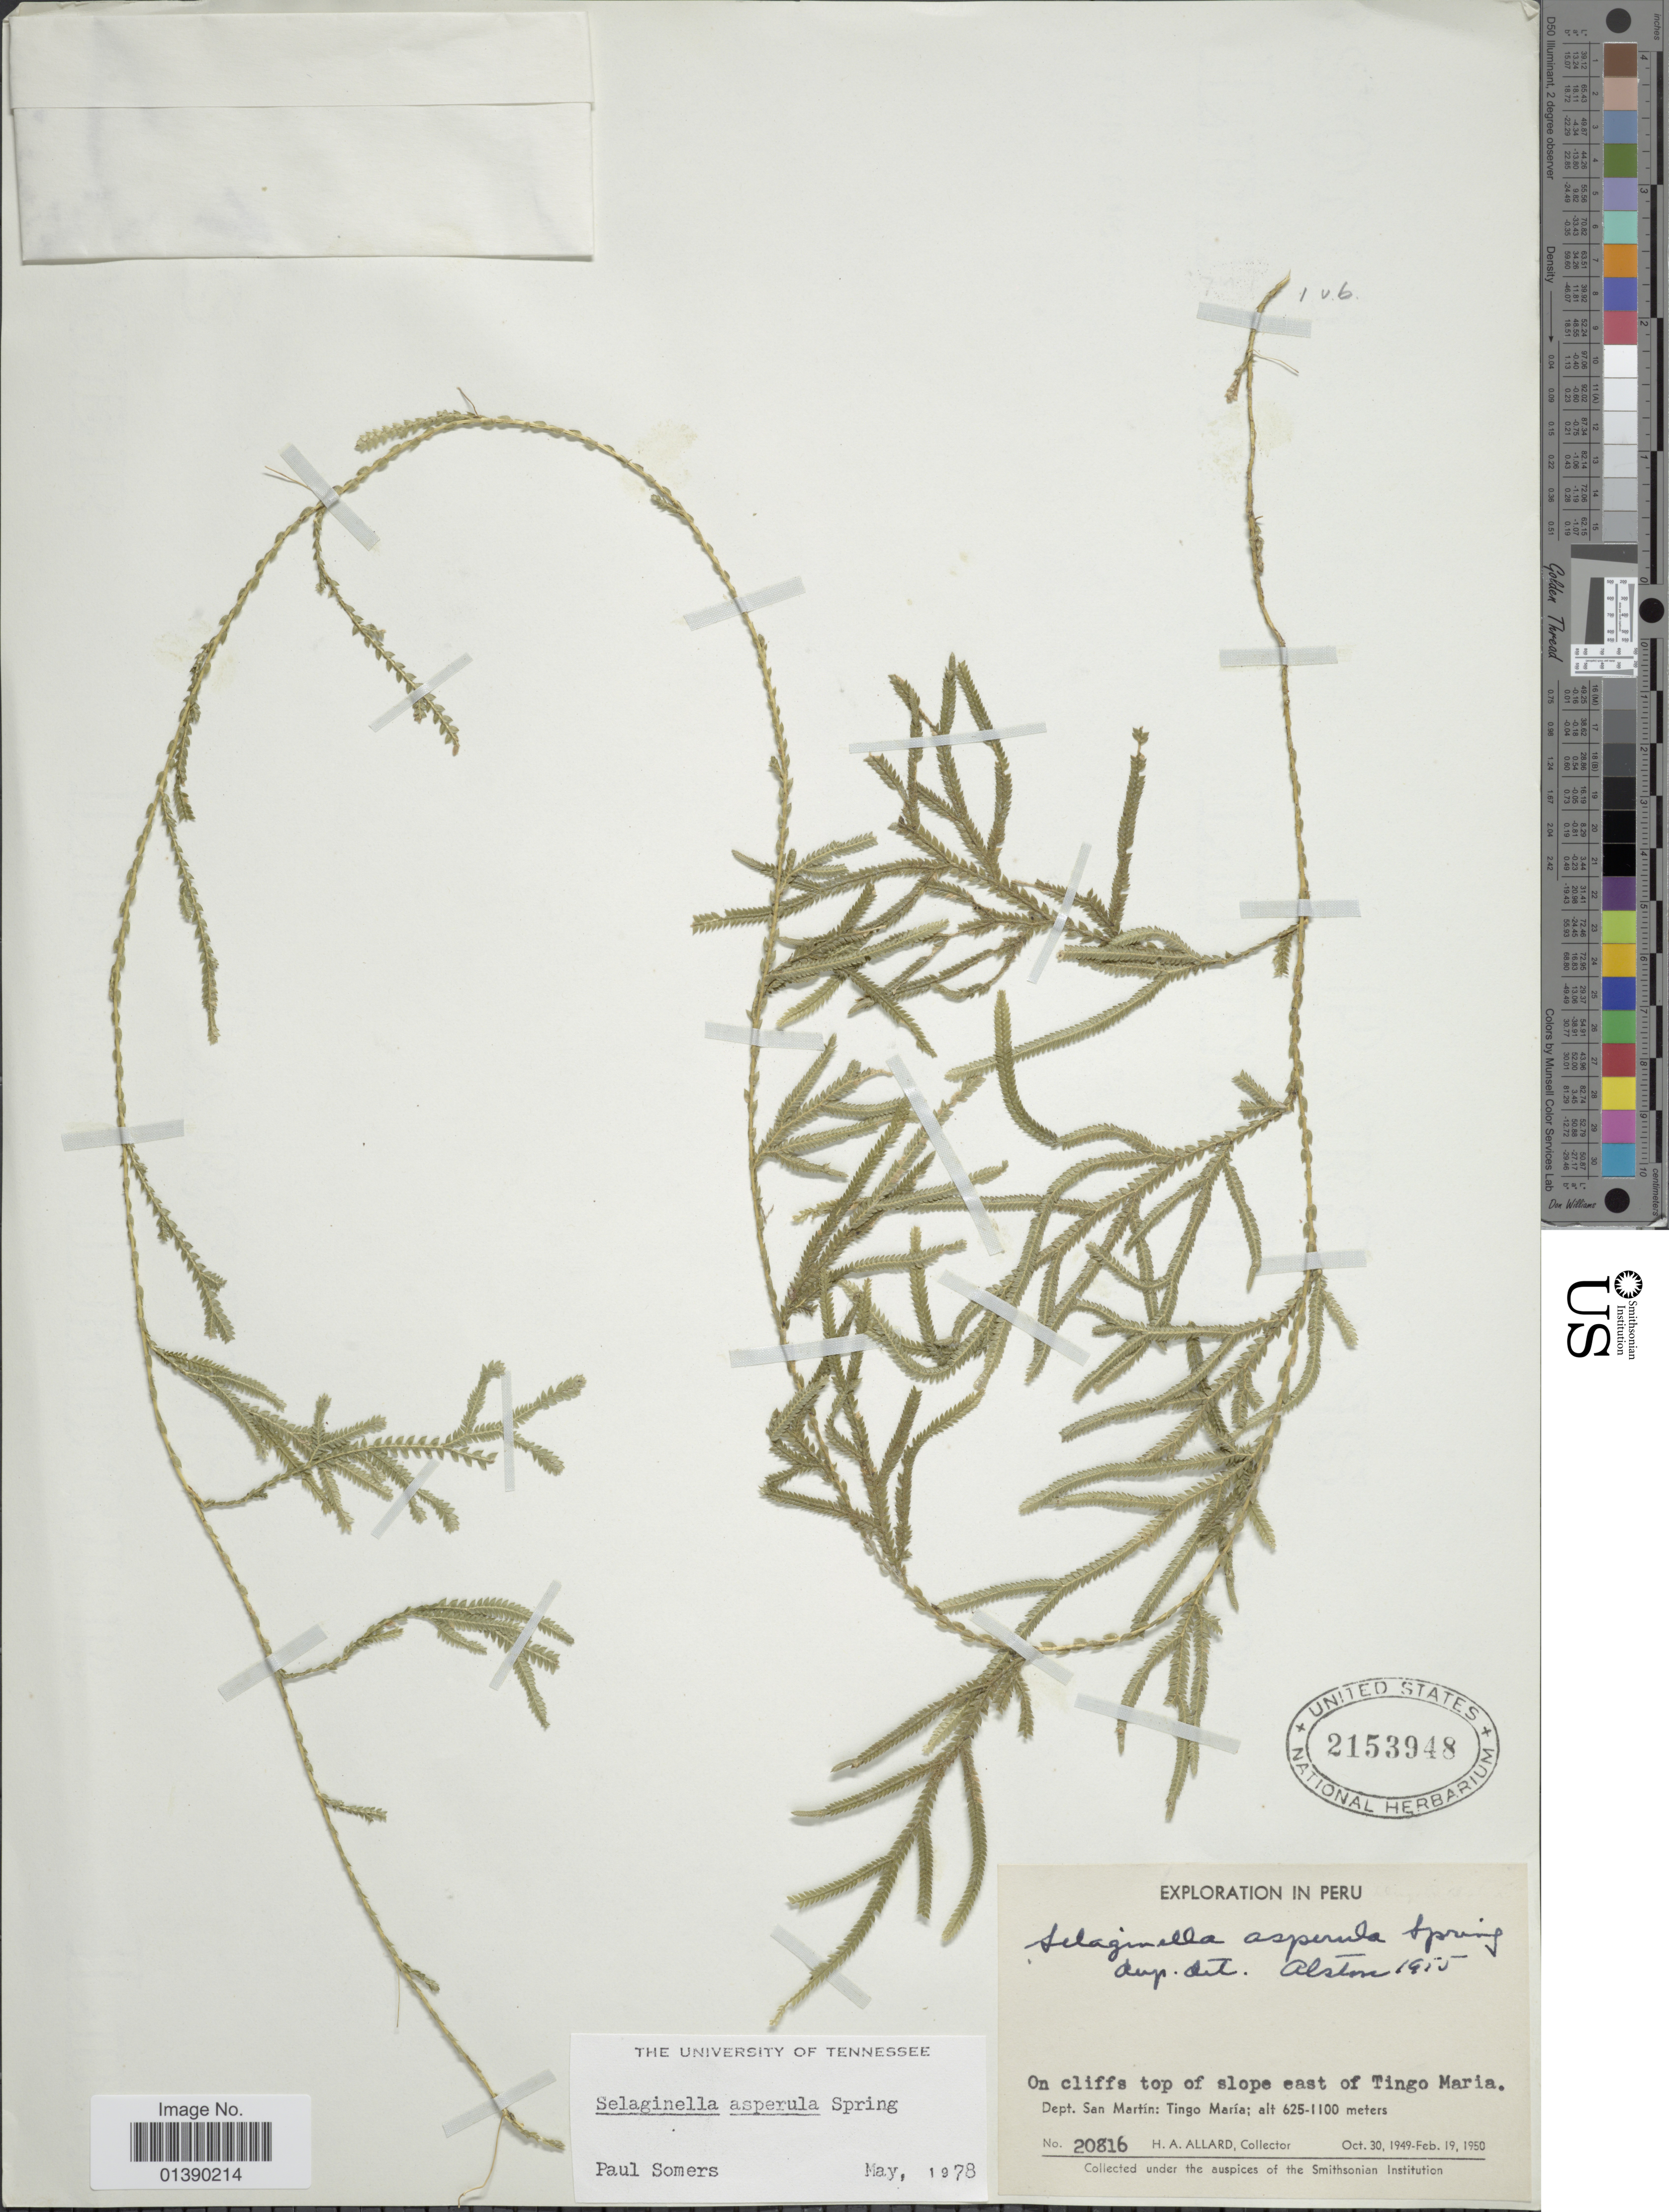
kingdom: Plantae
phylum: Tracheophyta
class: Lycopodiopsida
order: Selaginellales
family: Selaginellaceae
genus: Selaginella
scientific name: Selaginella asperula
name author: Spring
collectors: H. A. Allard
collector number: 20816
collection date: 1949-10-30/1950-02-19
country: Peru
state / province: San Martín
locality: On cliffs top of slope east of Tingo Maria, Tingo María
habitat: on cliffs top of slope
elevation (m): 625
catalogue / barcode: US 2153948